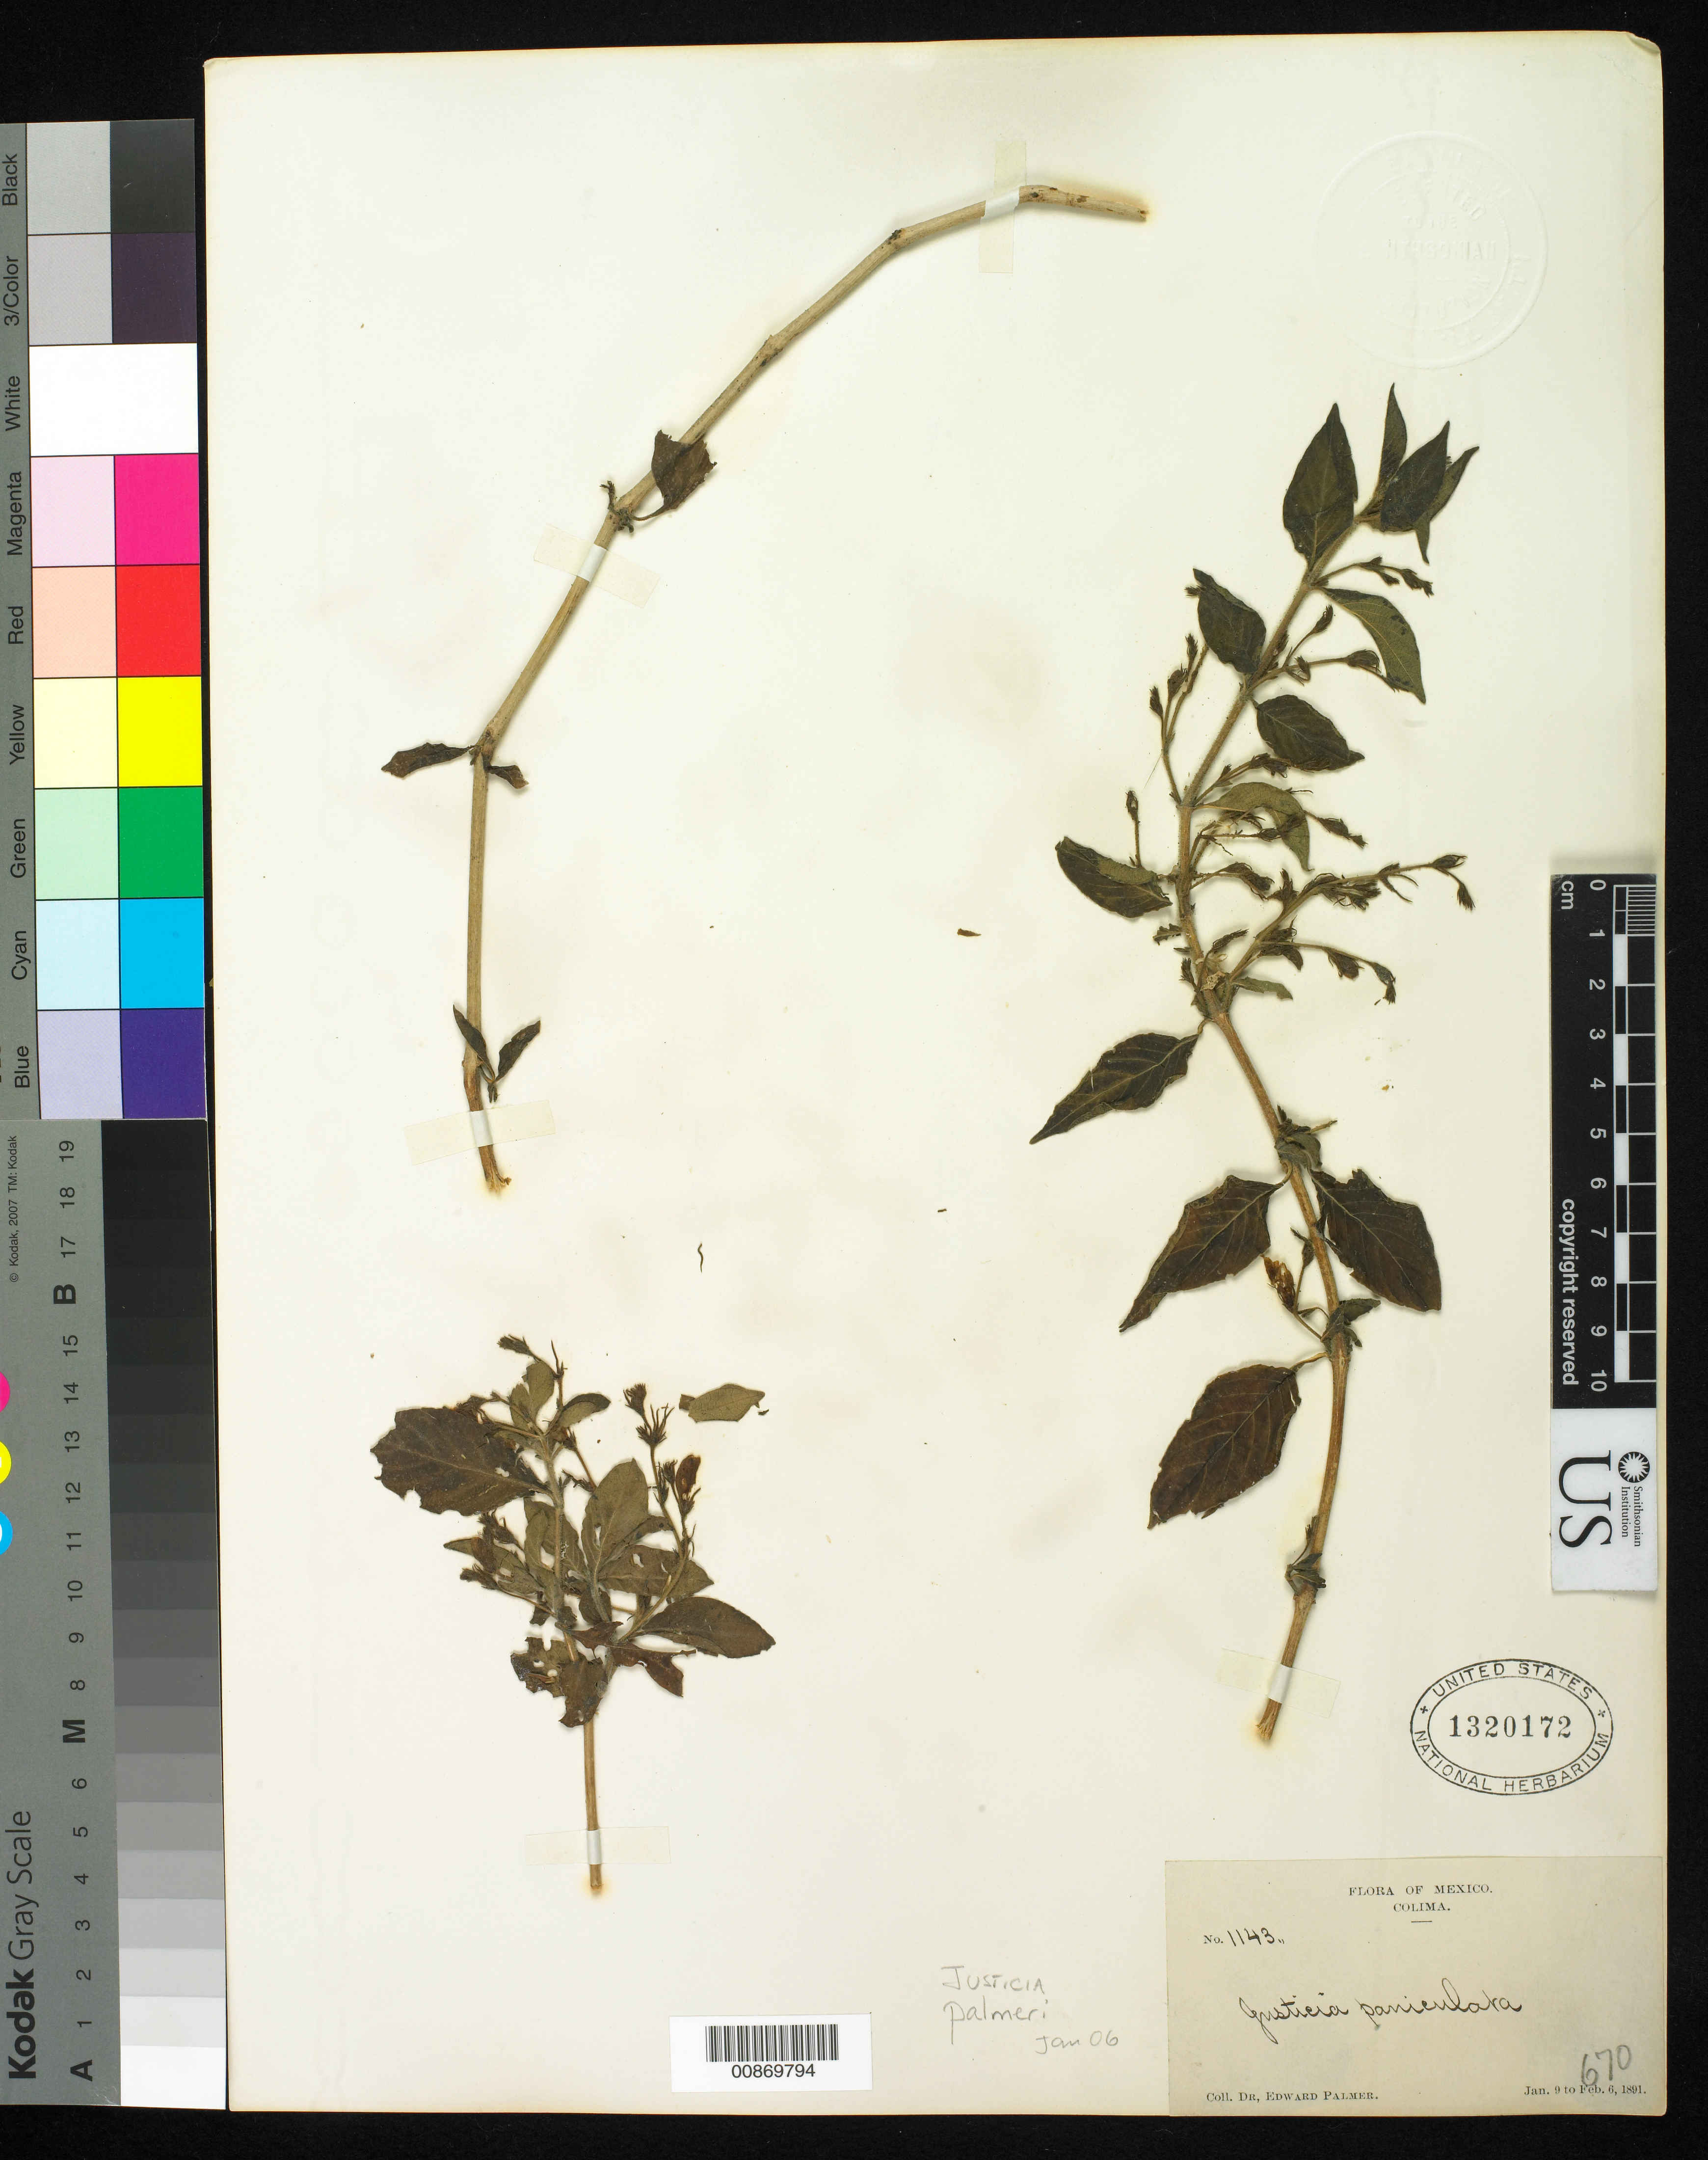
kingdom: Plantae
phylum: Tracheophyta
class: Magnoliopsida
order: Lamiales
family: Acanthaceae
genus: Justicia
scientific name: Justicia palmeri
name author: Rose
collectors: E. Palmer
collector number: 1143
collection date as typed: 09 Jan 1891 to 06 Feb 1891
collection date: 1891-01-09/1891-02-06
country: Mexico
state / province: Colima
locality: Colima.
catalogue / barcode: US 1320172